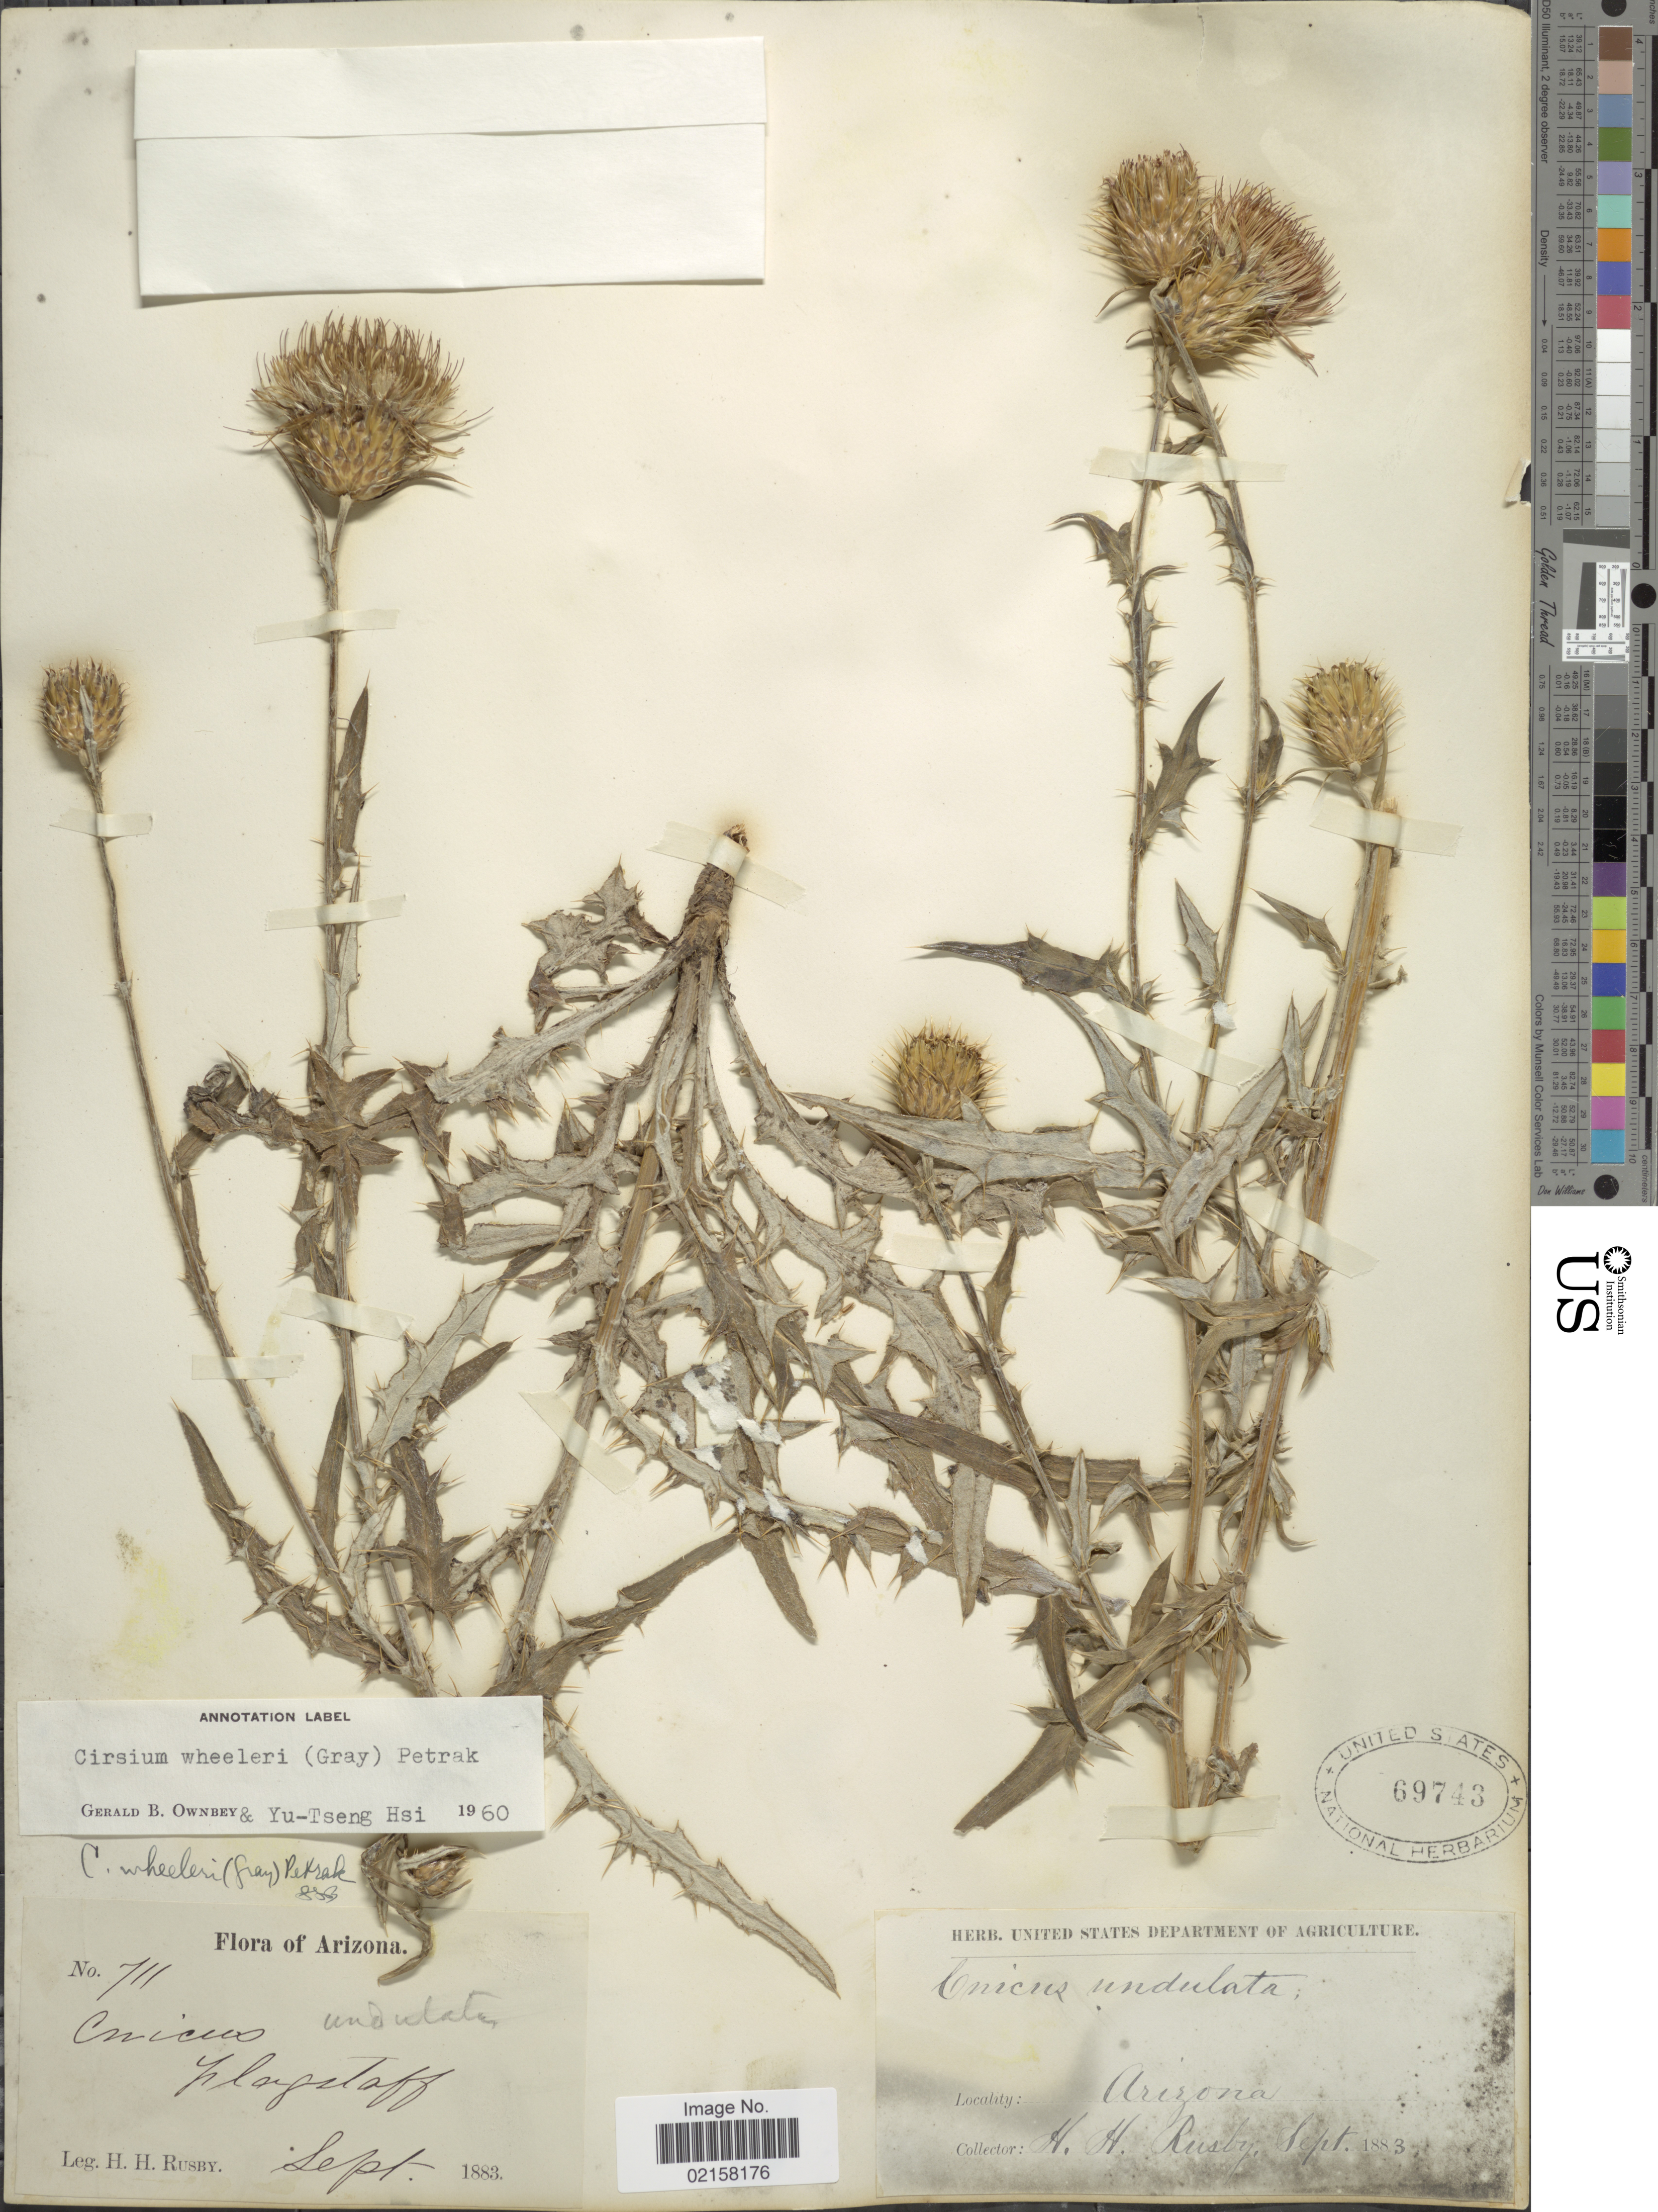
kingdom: Plantae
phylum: Tracheophyta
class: Magnoliopsida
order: Asterales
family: Asteraceae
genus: Cirsium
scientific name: Cirsium wheeleri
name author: (A. Gray) Petr.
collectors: H. H. Rusby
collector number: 711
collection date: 1883-09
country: United States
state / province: Arizona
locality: Flagstaff.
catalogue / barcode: US 69743